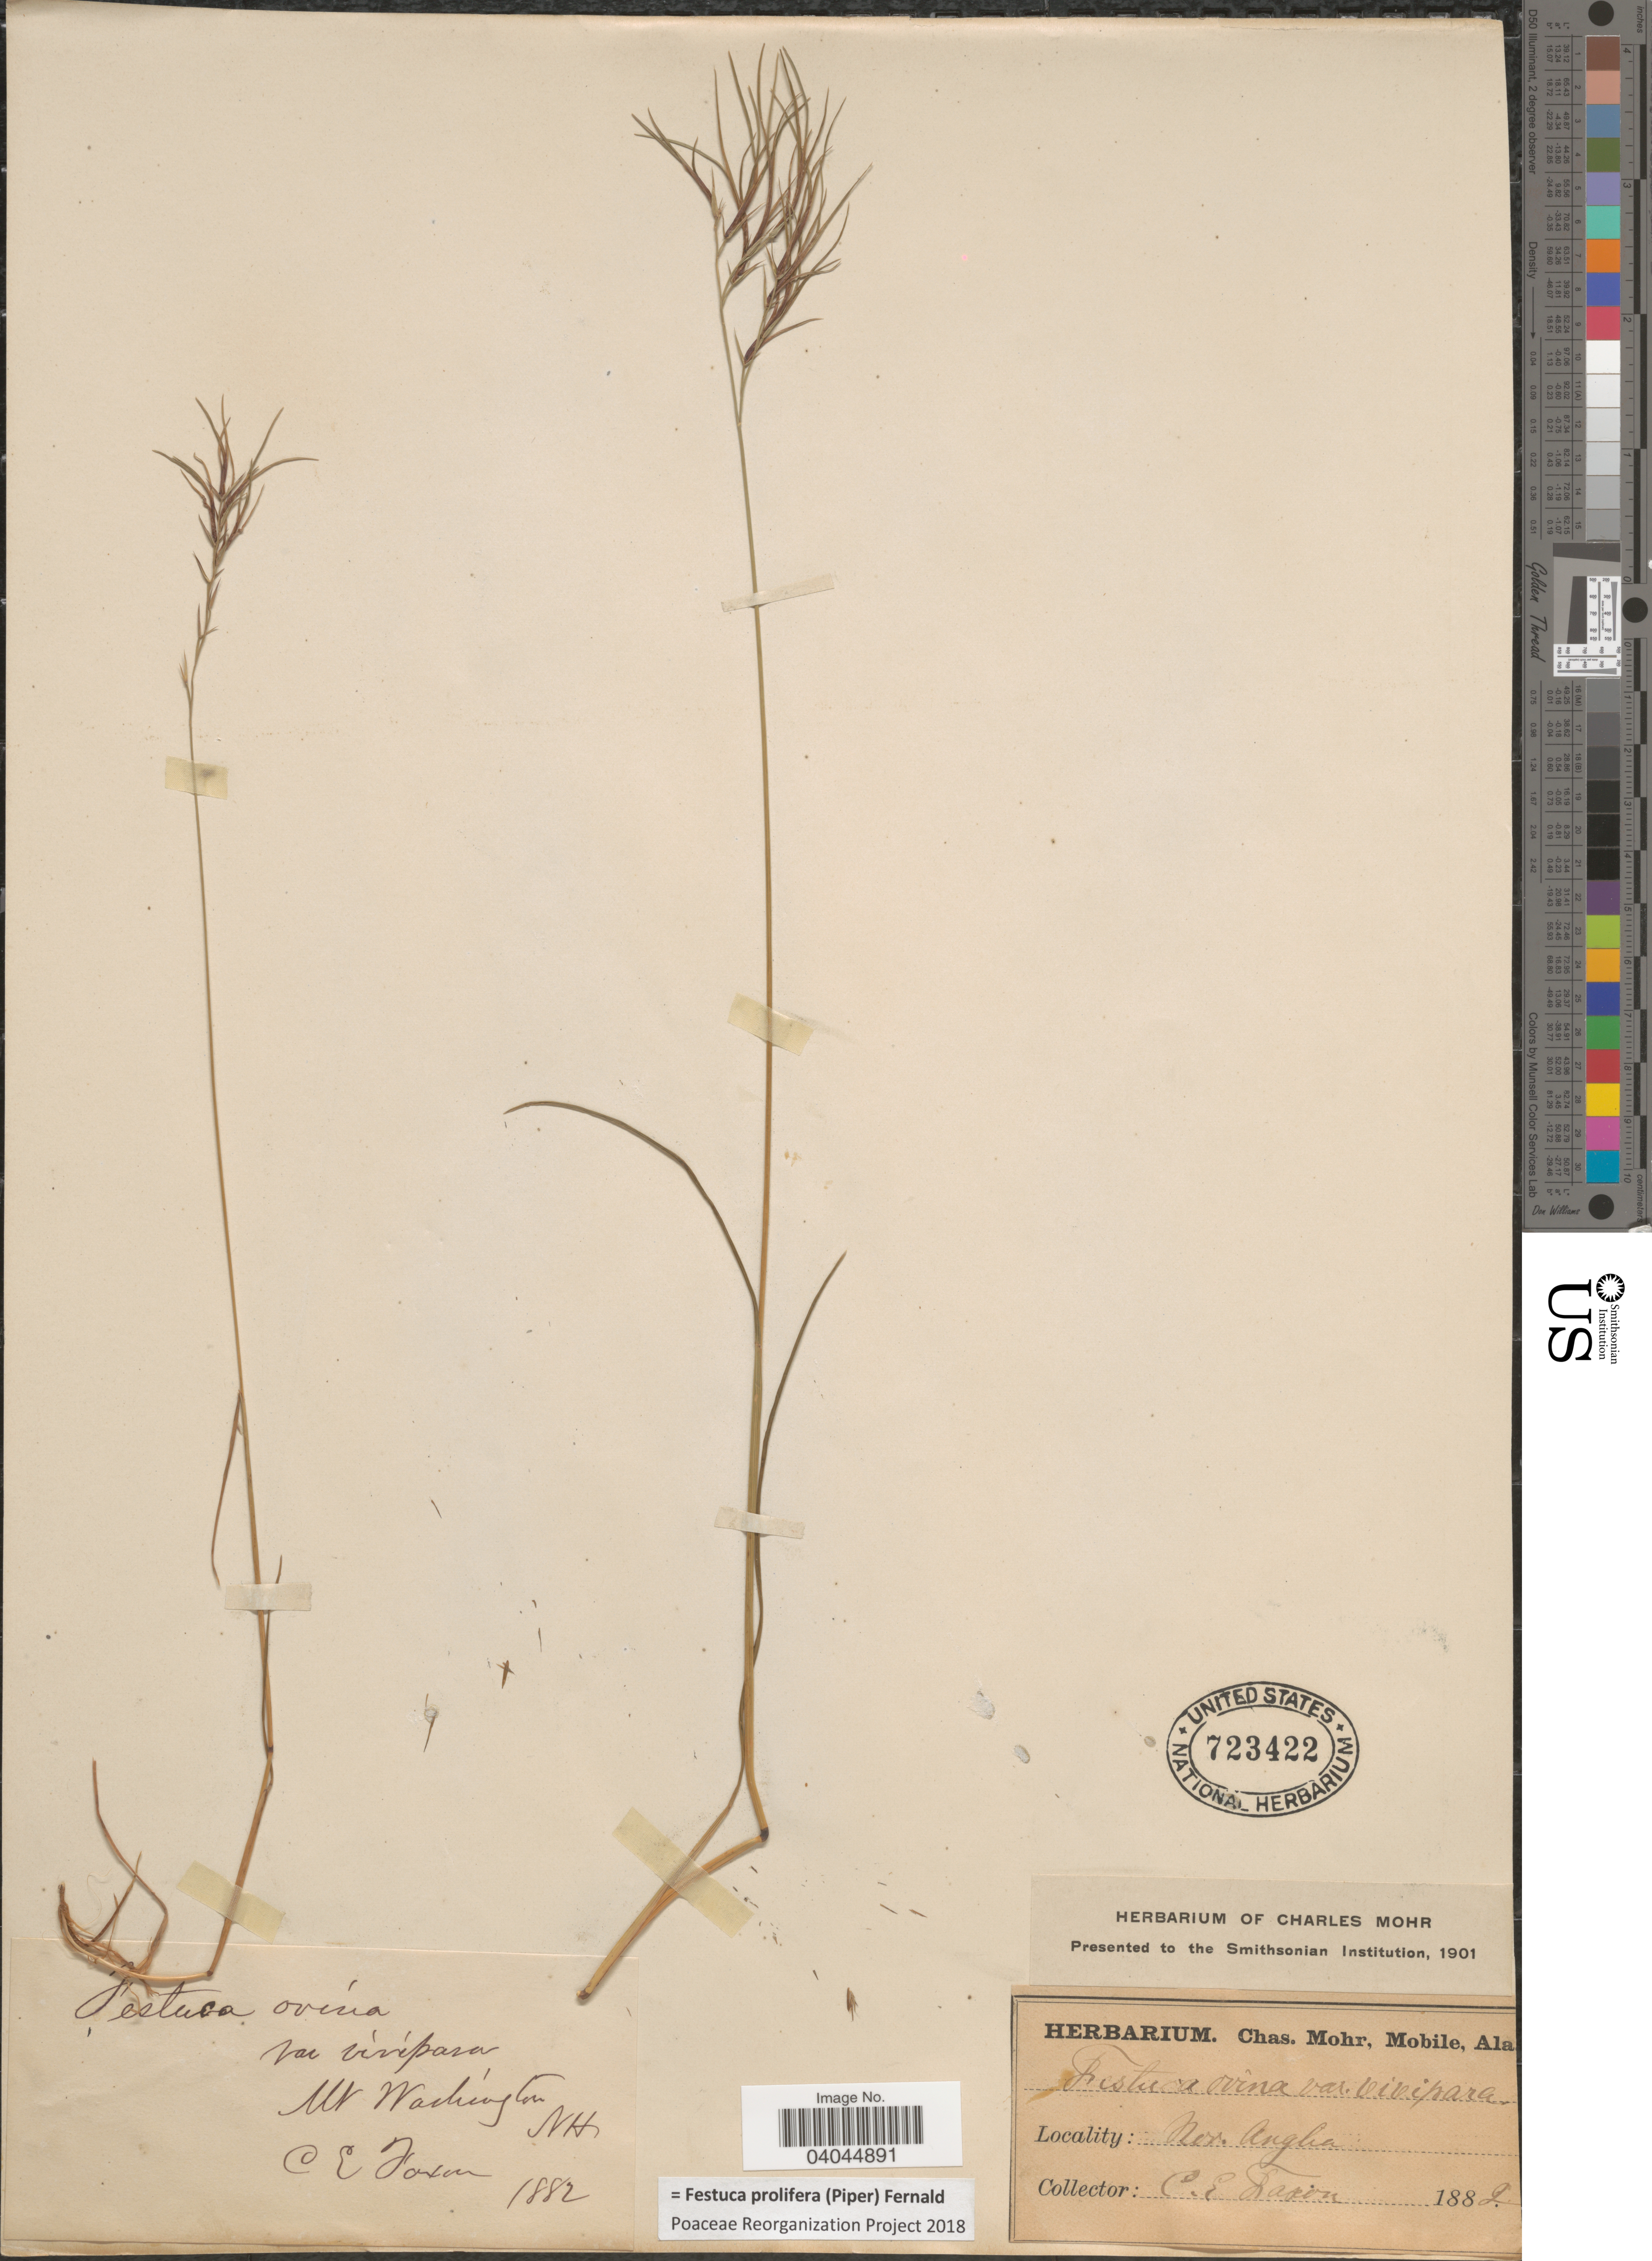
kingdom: Plantae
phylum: Tracheophyta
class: Liliopsida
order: Poales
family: Poaceae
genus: Festuca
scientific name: Festuca prolifera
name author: (Piper) Fernald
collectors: C. Faxon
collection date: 1882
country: United States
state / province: New Hampshire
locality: Mt. Washington. Nov Anglia.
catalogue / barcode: US 723422